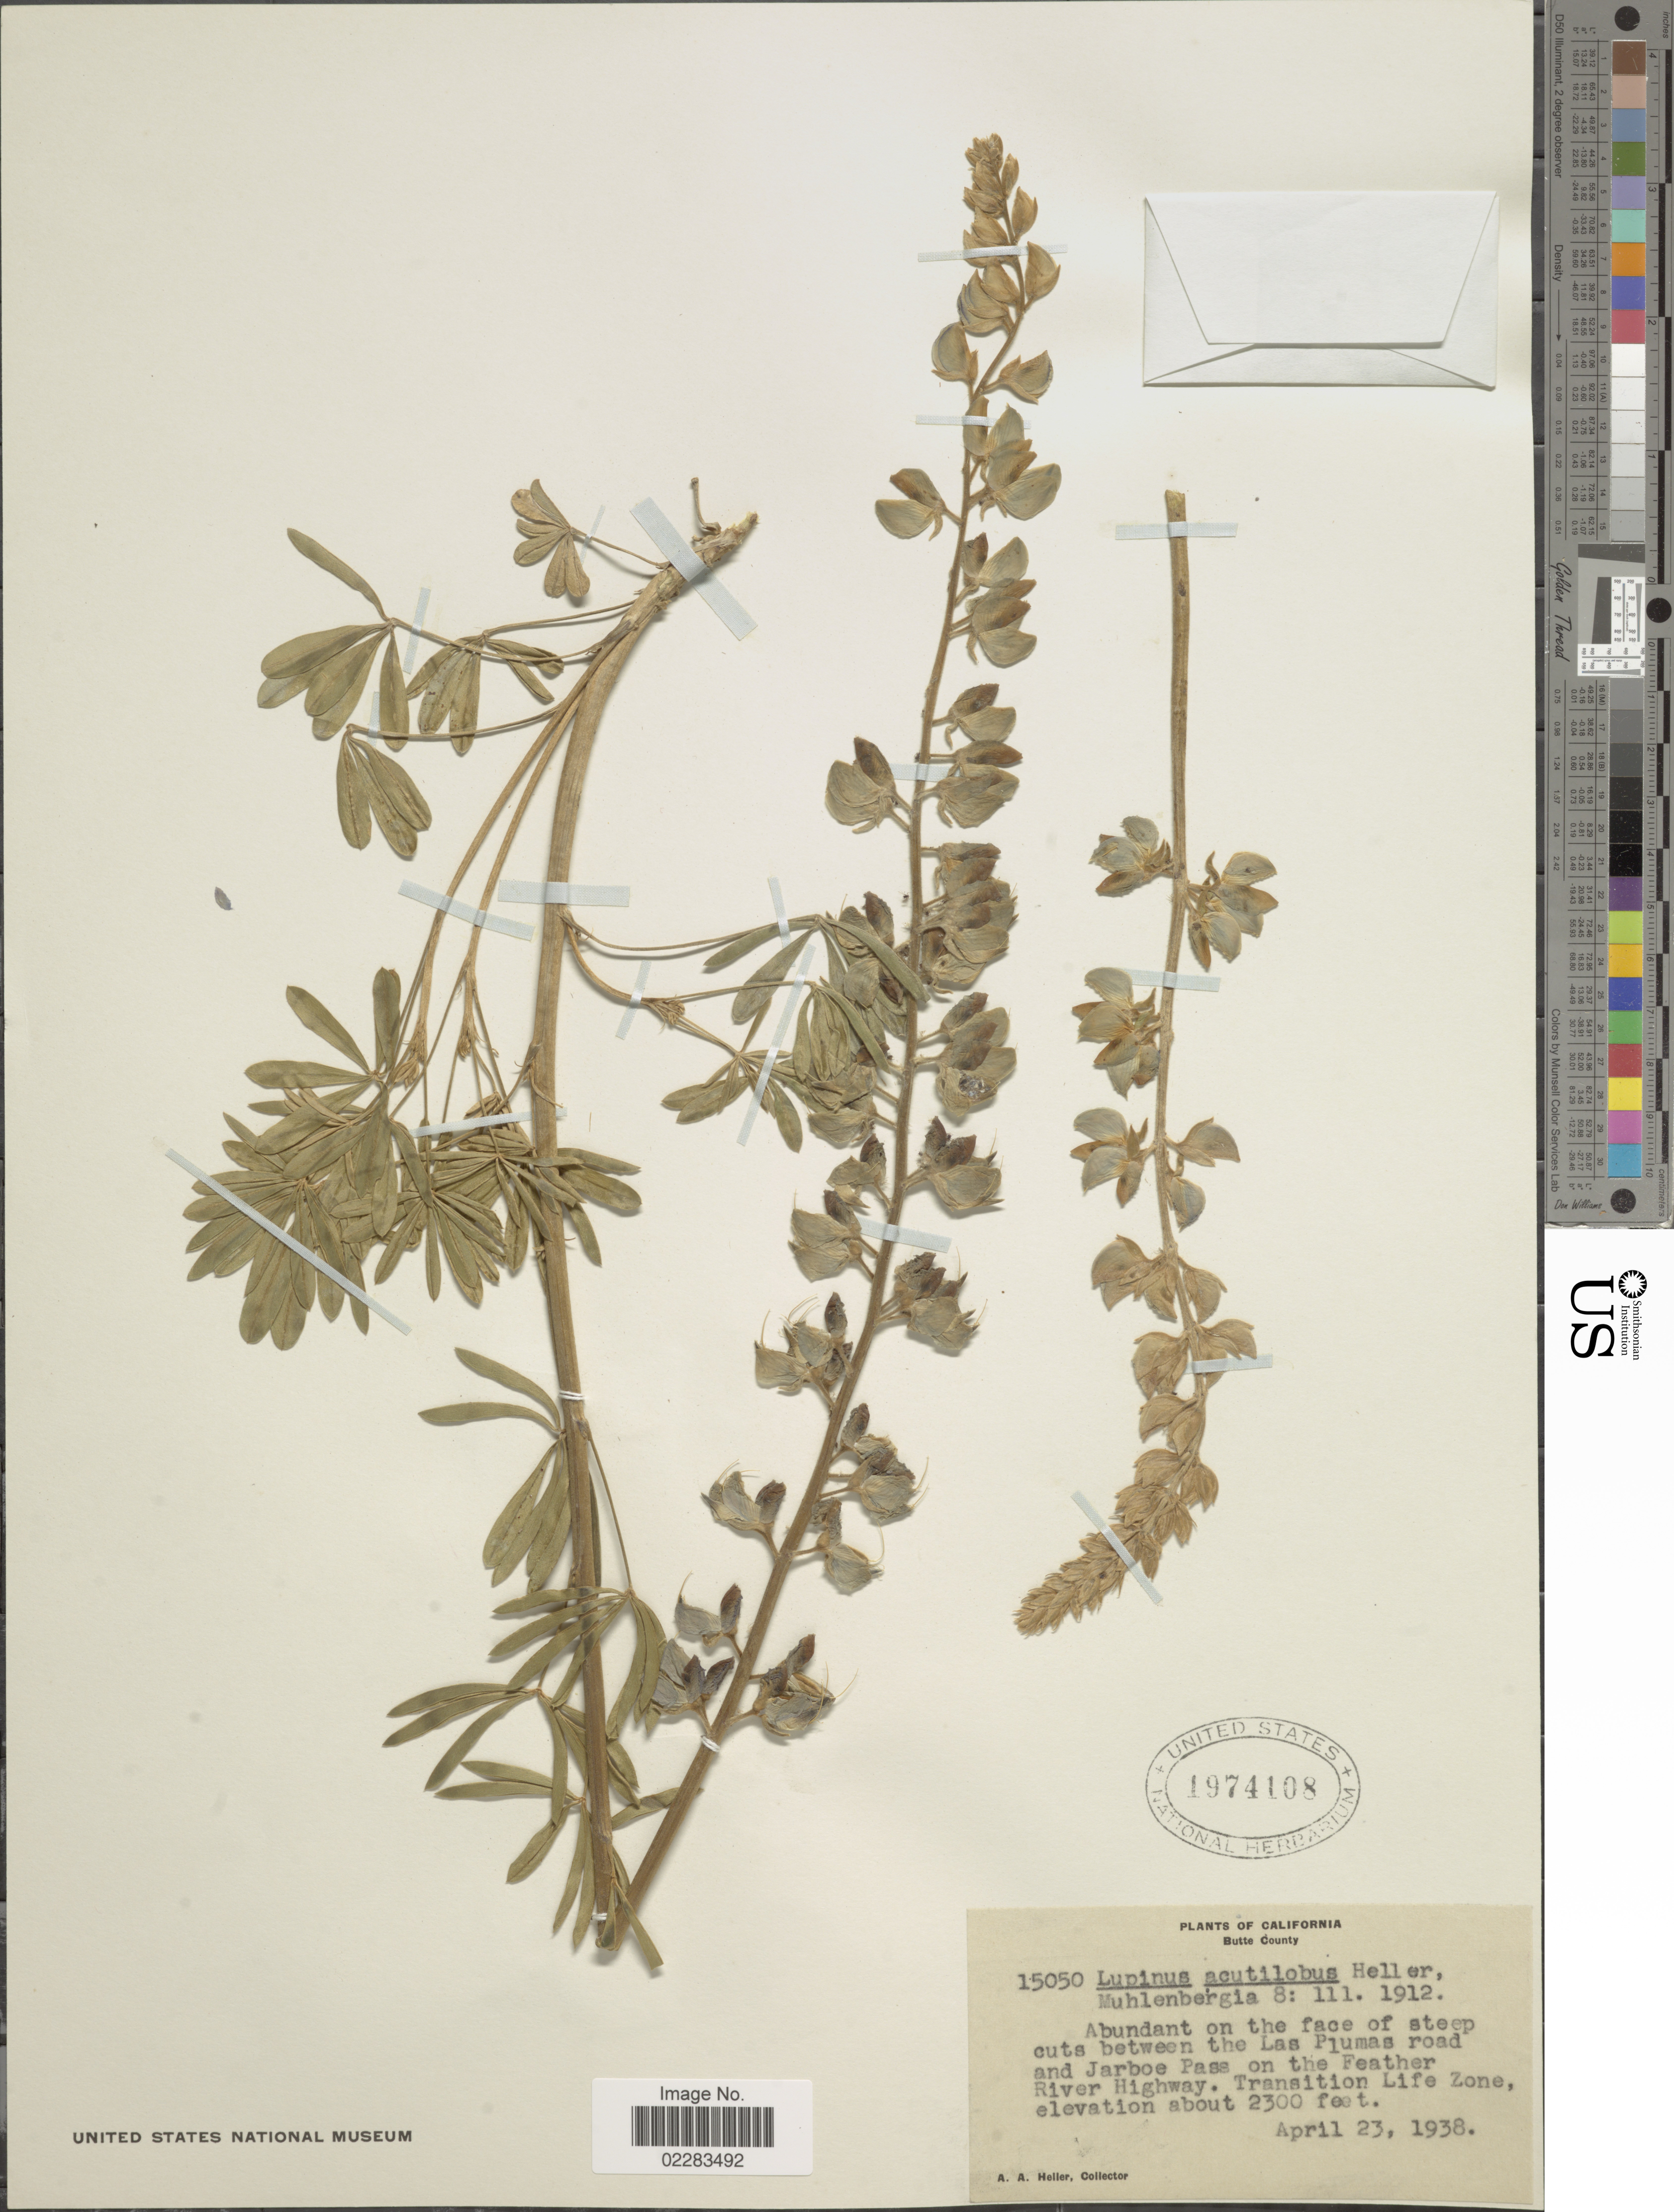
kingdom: Plantae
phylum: Tracheophyta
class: Magnoliopsida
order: Fabales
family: Fabaceae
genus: Lupinus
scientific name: Lupinus acutilobus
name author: A. Heller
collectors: A. A. Heller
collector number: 15050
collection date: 1938-04-23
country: United States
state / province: California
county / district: Butte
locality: Abundant off the face of steep cuts between the Las Plumas road and Jarbeo Pass on ten Feather River Highway. Transition Life Zone. Butte County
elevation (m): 701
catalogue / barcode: US 1974108